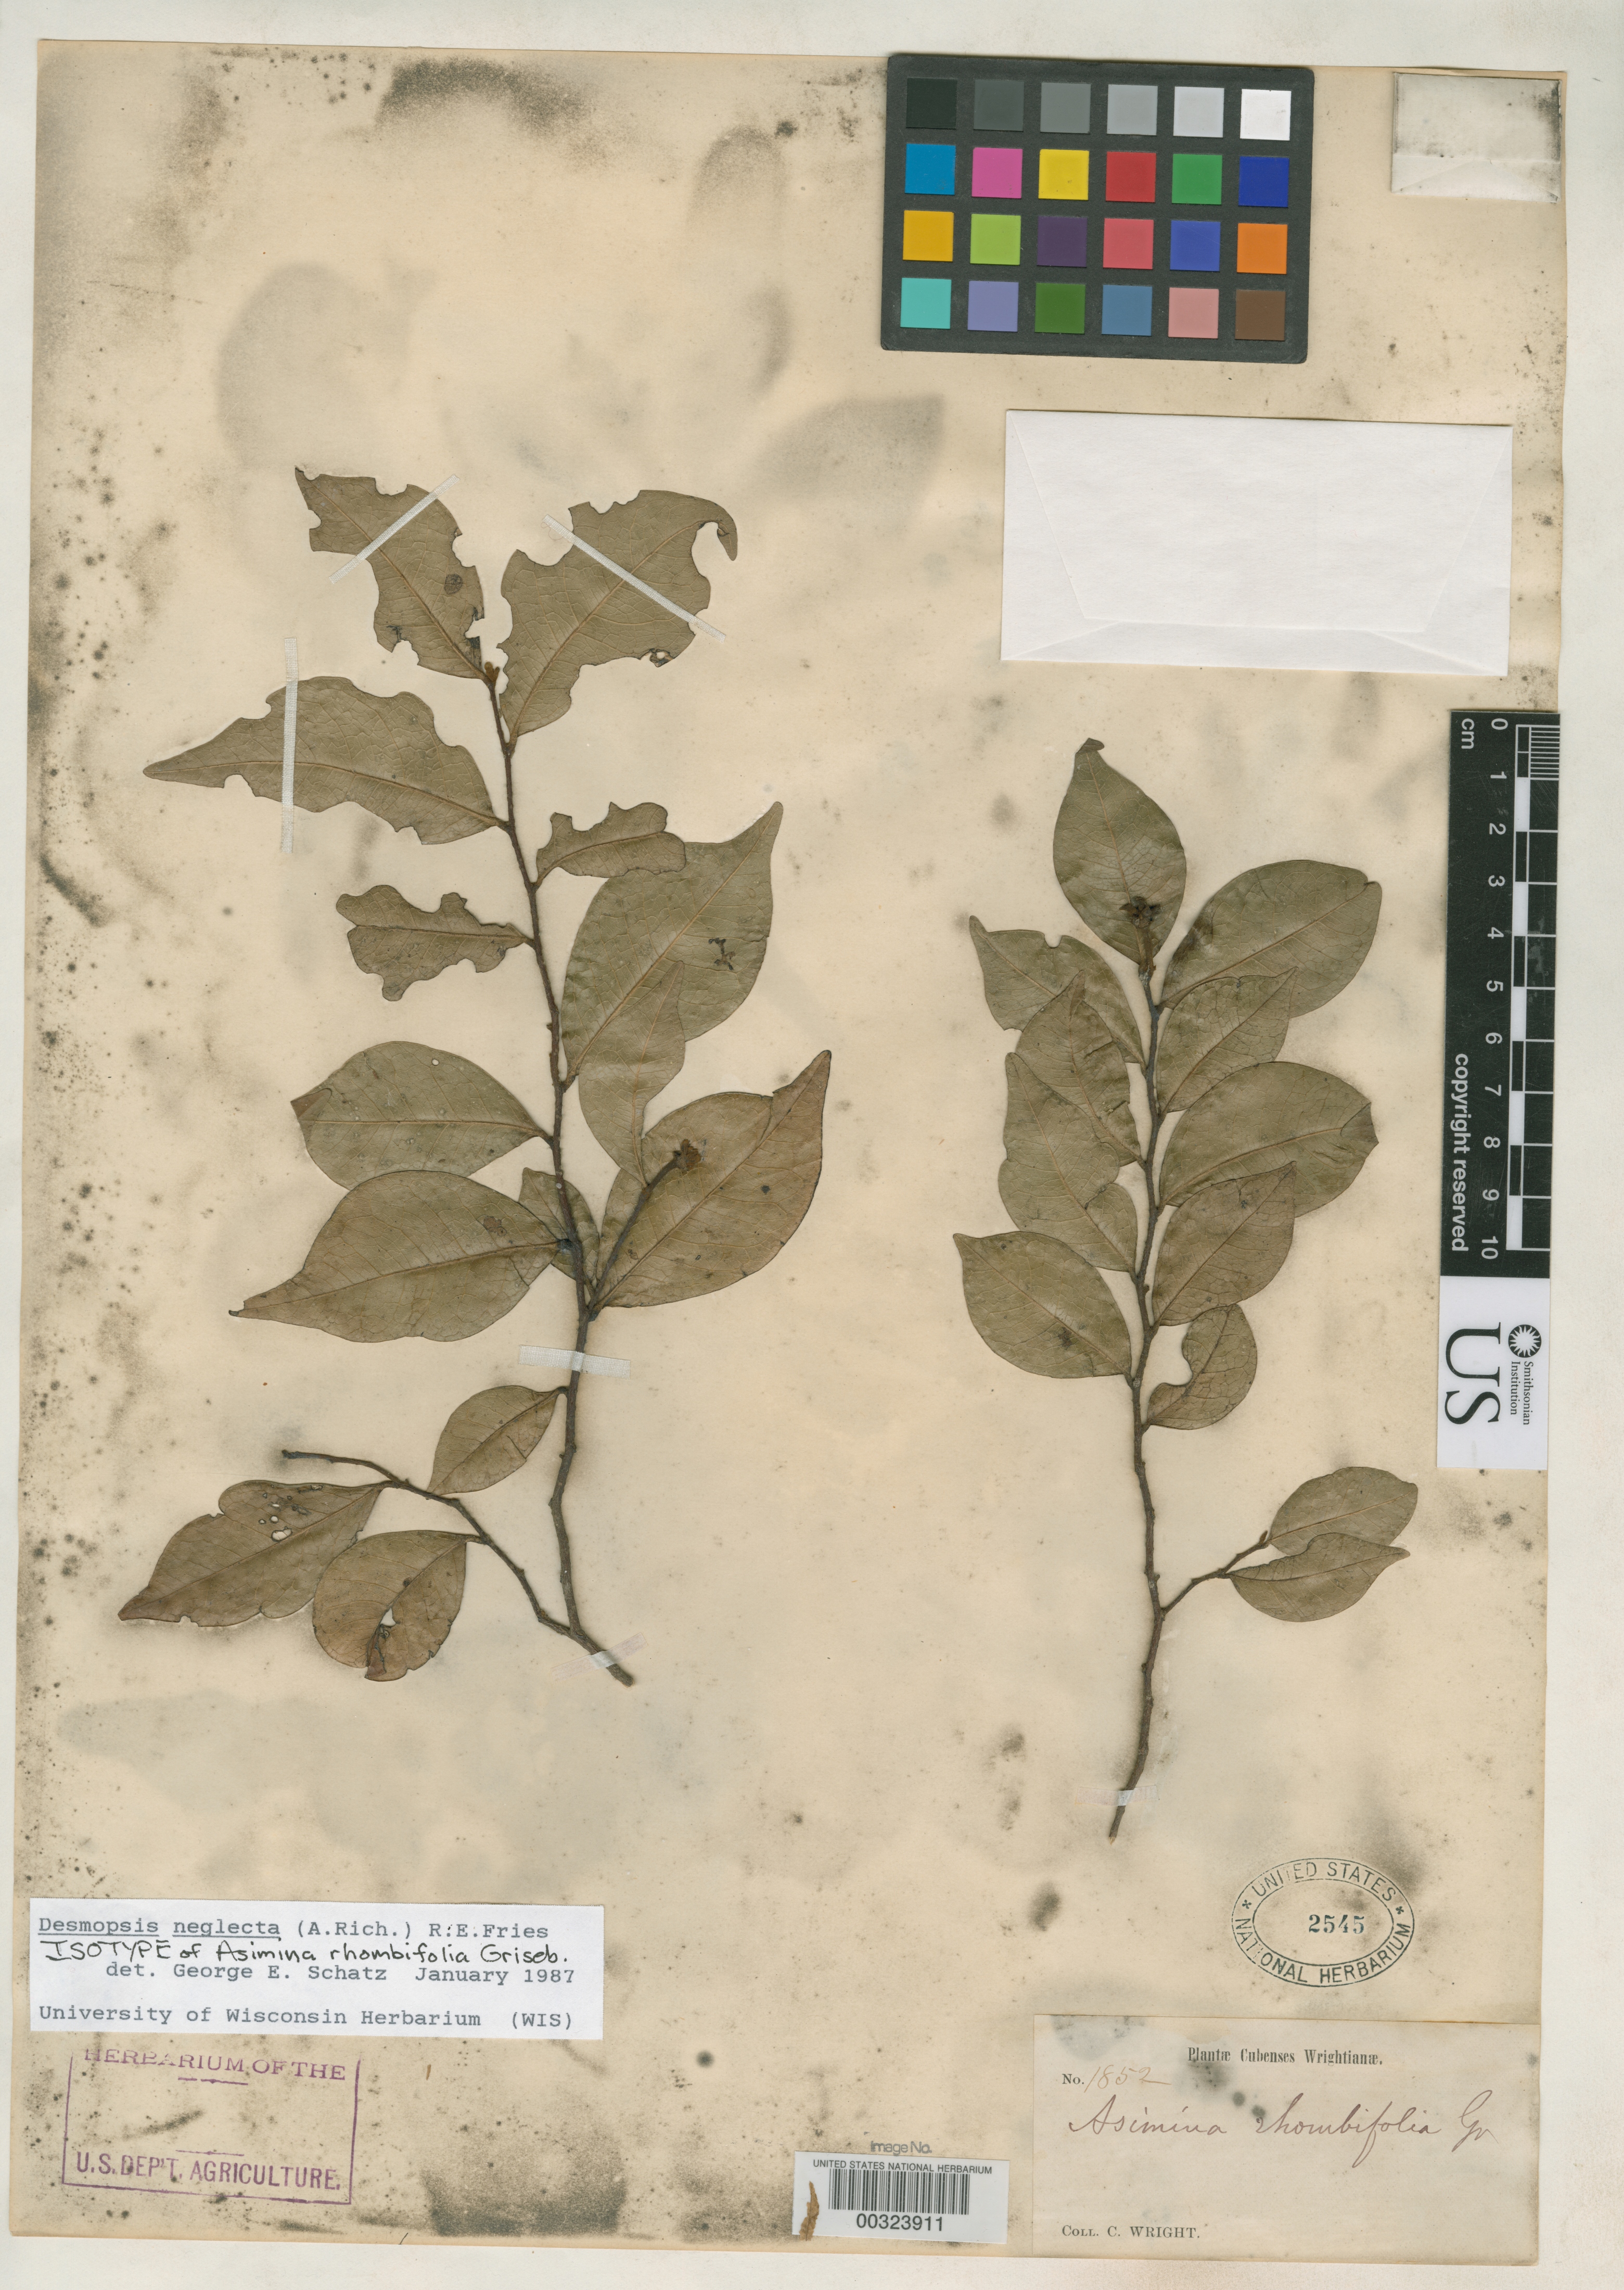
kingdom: Plantae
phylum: Tracheophyta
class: Magnoliopsida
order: Magnoliales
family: Annonaceae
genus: Asimina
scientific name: Asimina rhombifolia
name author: Griseb.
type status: Isosyntype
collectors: C. Wright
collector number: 1852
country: Cuba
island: Greater Antilles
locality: San Jose.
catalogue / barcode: US 2545